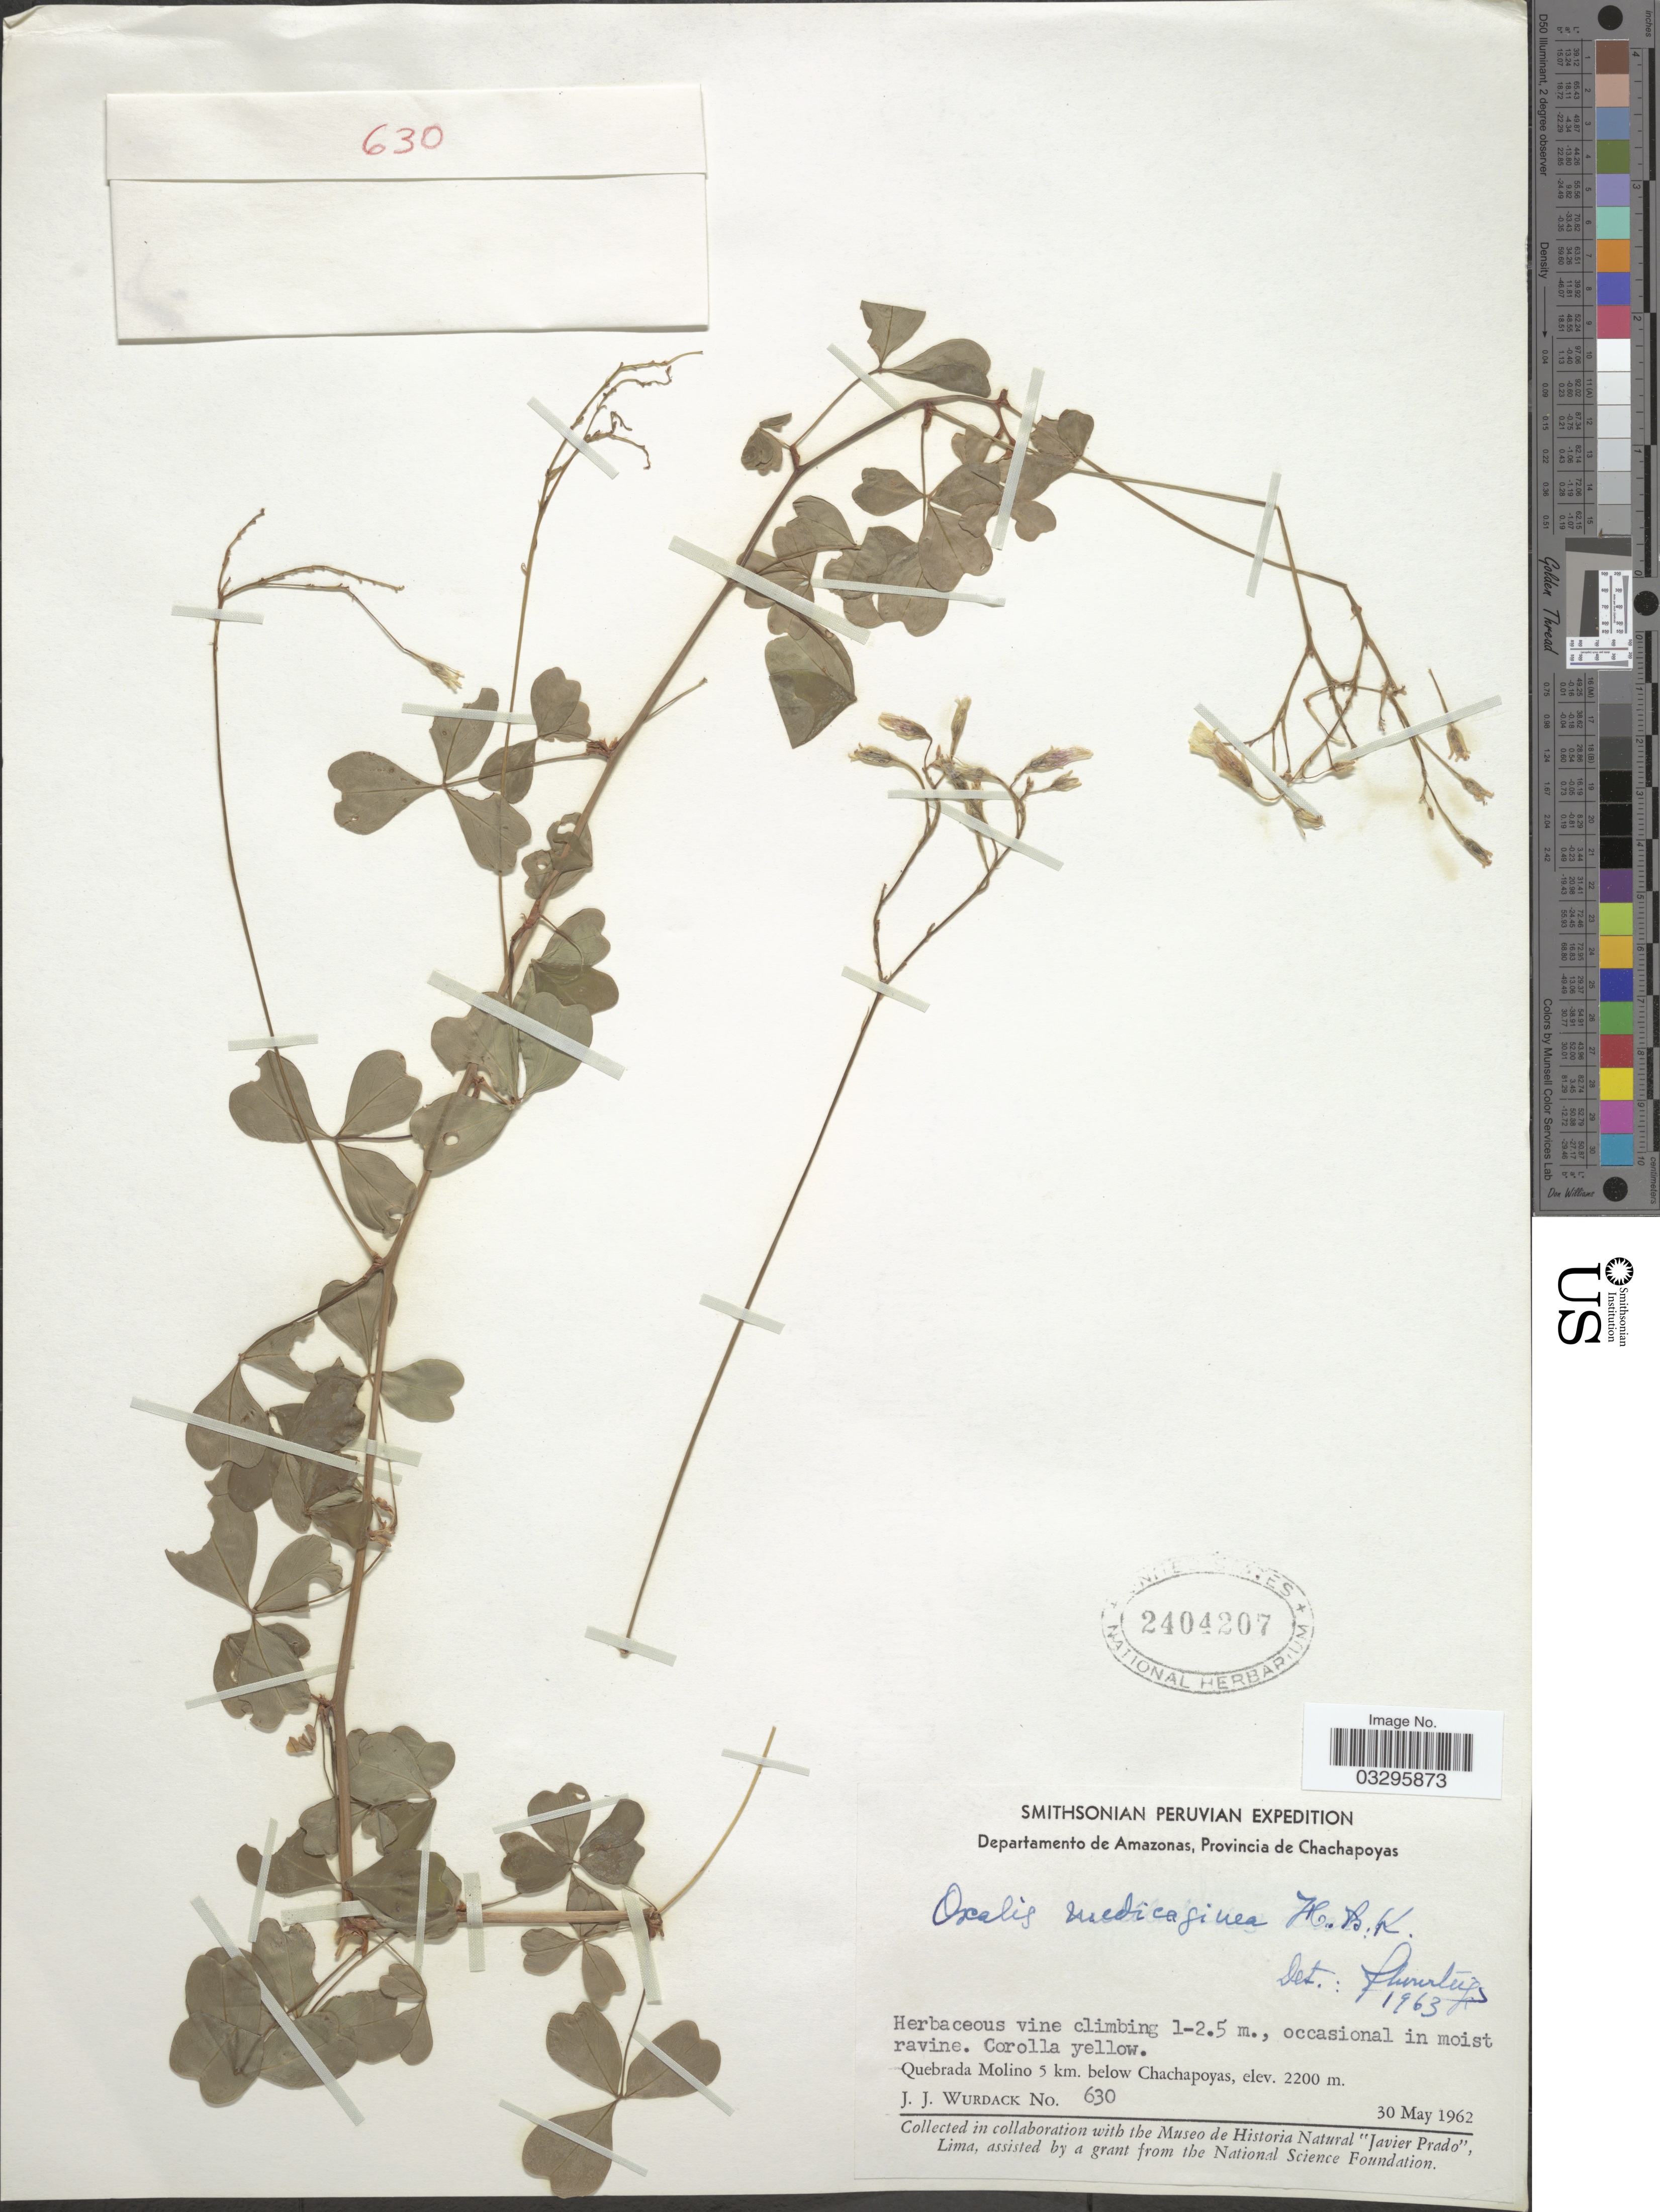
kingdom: Plantae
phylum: Tracheophyta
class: Magnoliopsida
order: Oxalidales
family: Oxalidaceae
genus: Oxalis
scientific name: Oxalis medicaginea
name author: Kunth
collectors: J. J. Wurdack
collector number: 630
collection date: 1962-05-30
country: Peru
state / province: Amazonas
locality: Departamento de Amazonas, Provincia de Chachapoyas. Quebrada Molino 5 km. below Chachapoyas.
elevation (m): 2200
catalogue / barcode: US 2404207